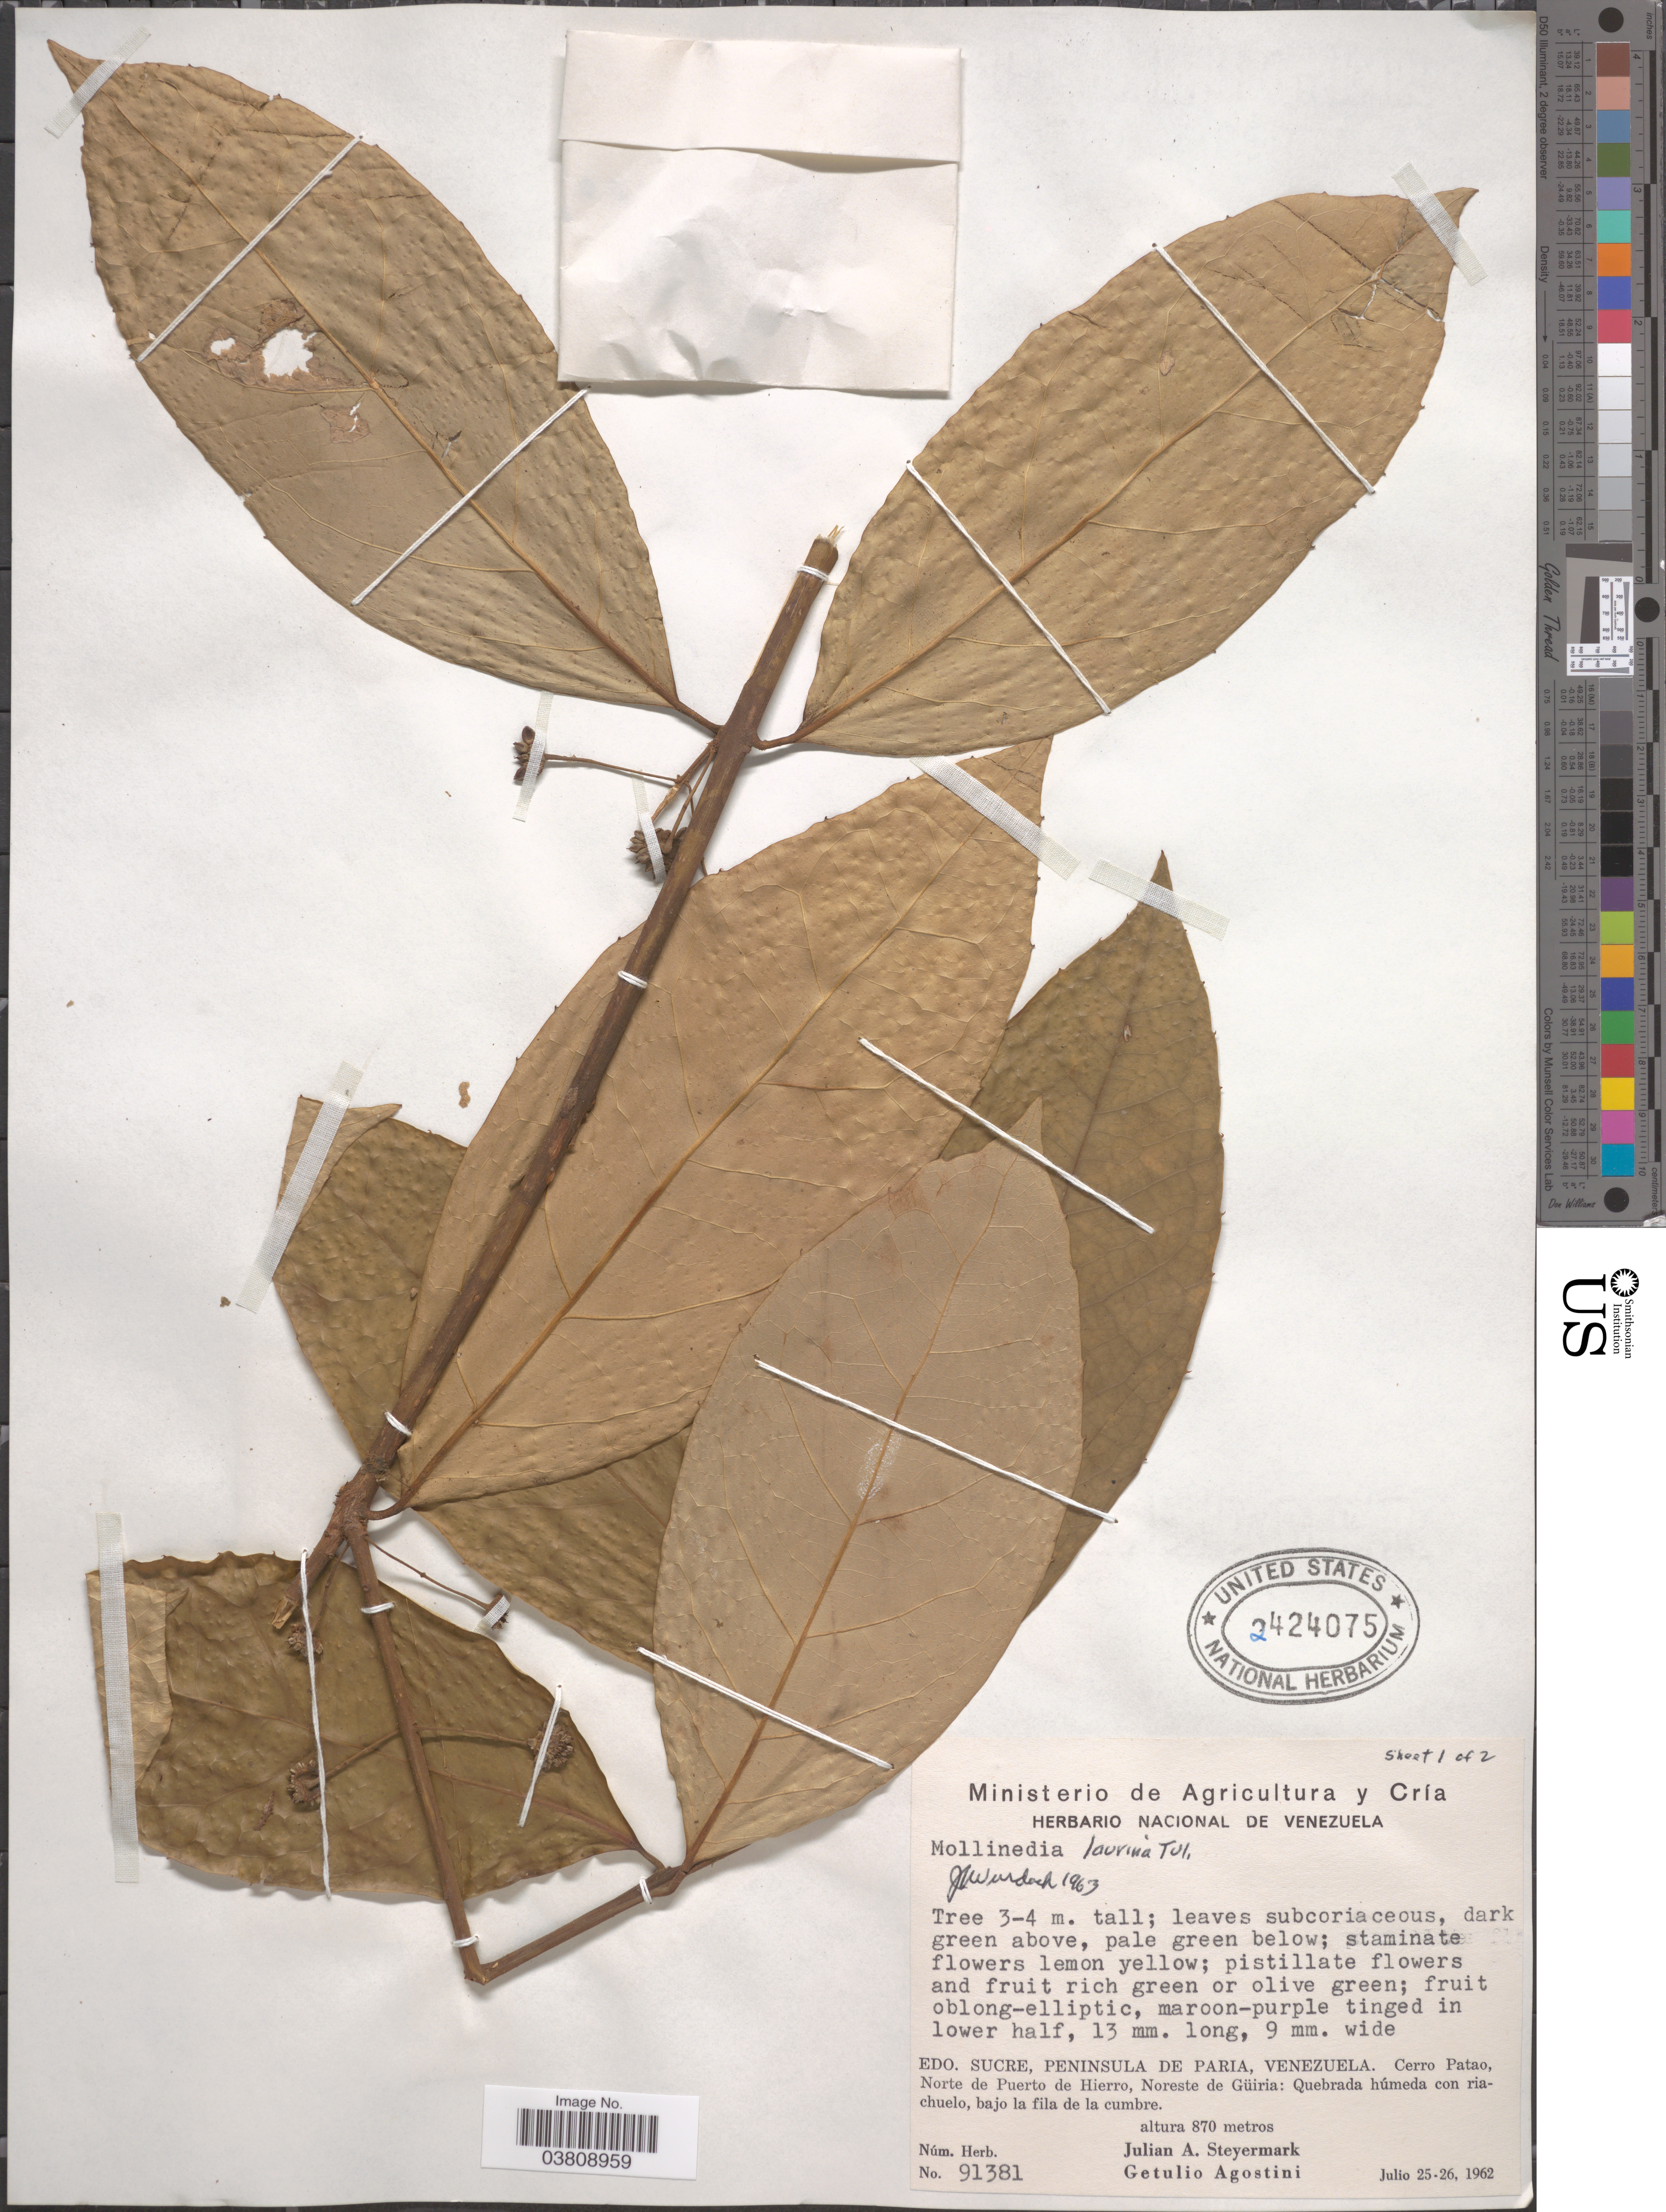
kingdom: Plantae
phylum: Tracheophyta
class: Magnoliopsida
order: Laurales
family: Monimiaceae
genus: Mollinedia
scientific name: Mollinedia laurina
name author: Tul.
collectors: J. Steyermark & G. Agostini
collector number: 91381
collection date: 1962-07-05/1962-07-26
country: Venezuela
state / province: Sucre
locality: Peninsula De Paria: Cerro Patao, Norte de Puerto de Hierro, Noreste de Güiria: Quebrada Hújmeda con riachuelo, bajo la fila de la cumbre.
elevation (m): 870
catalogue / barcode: US 2424075